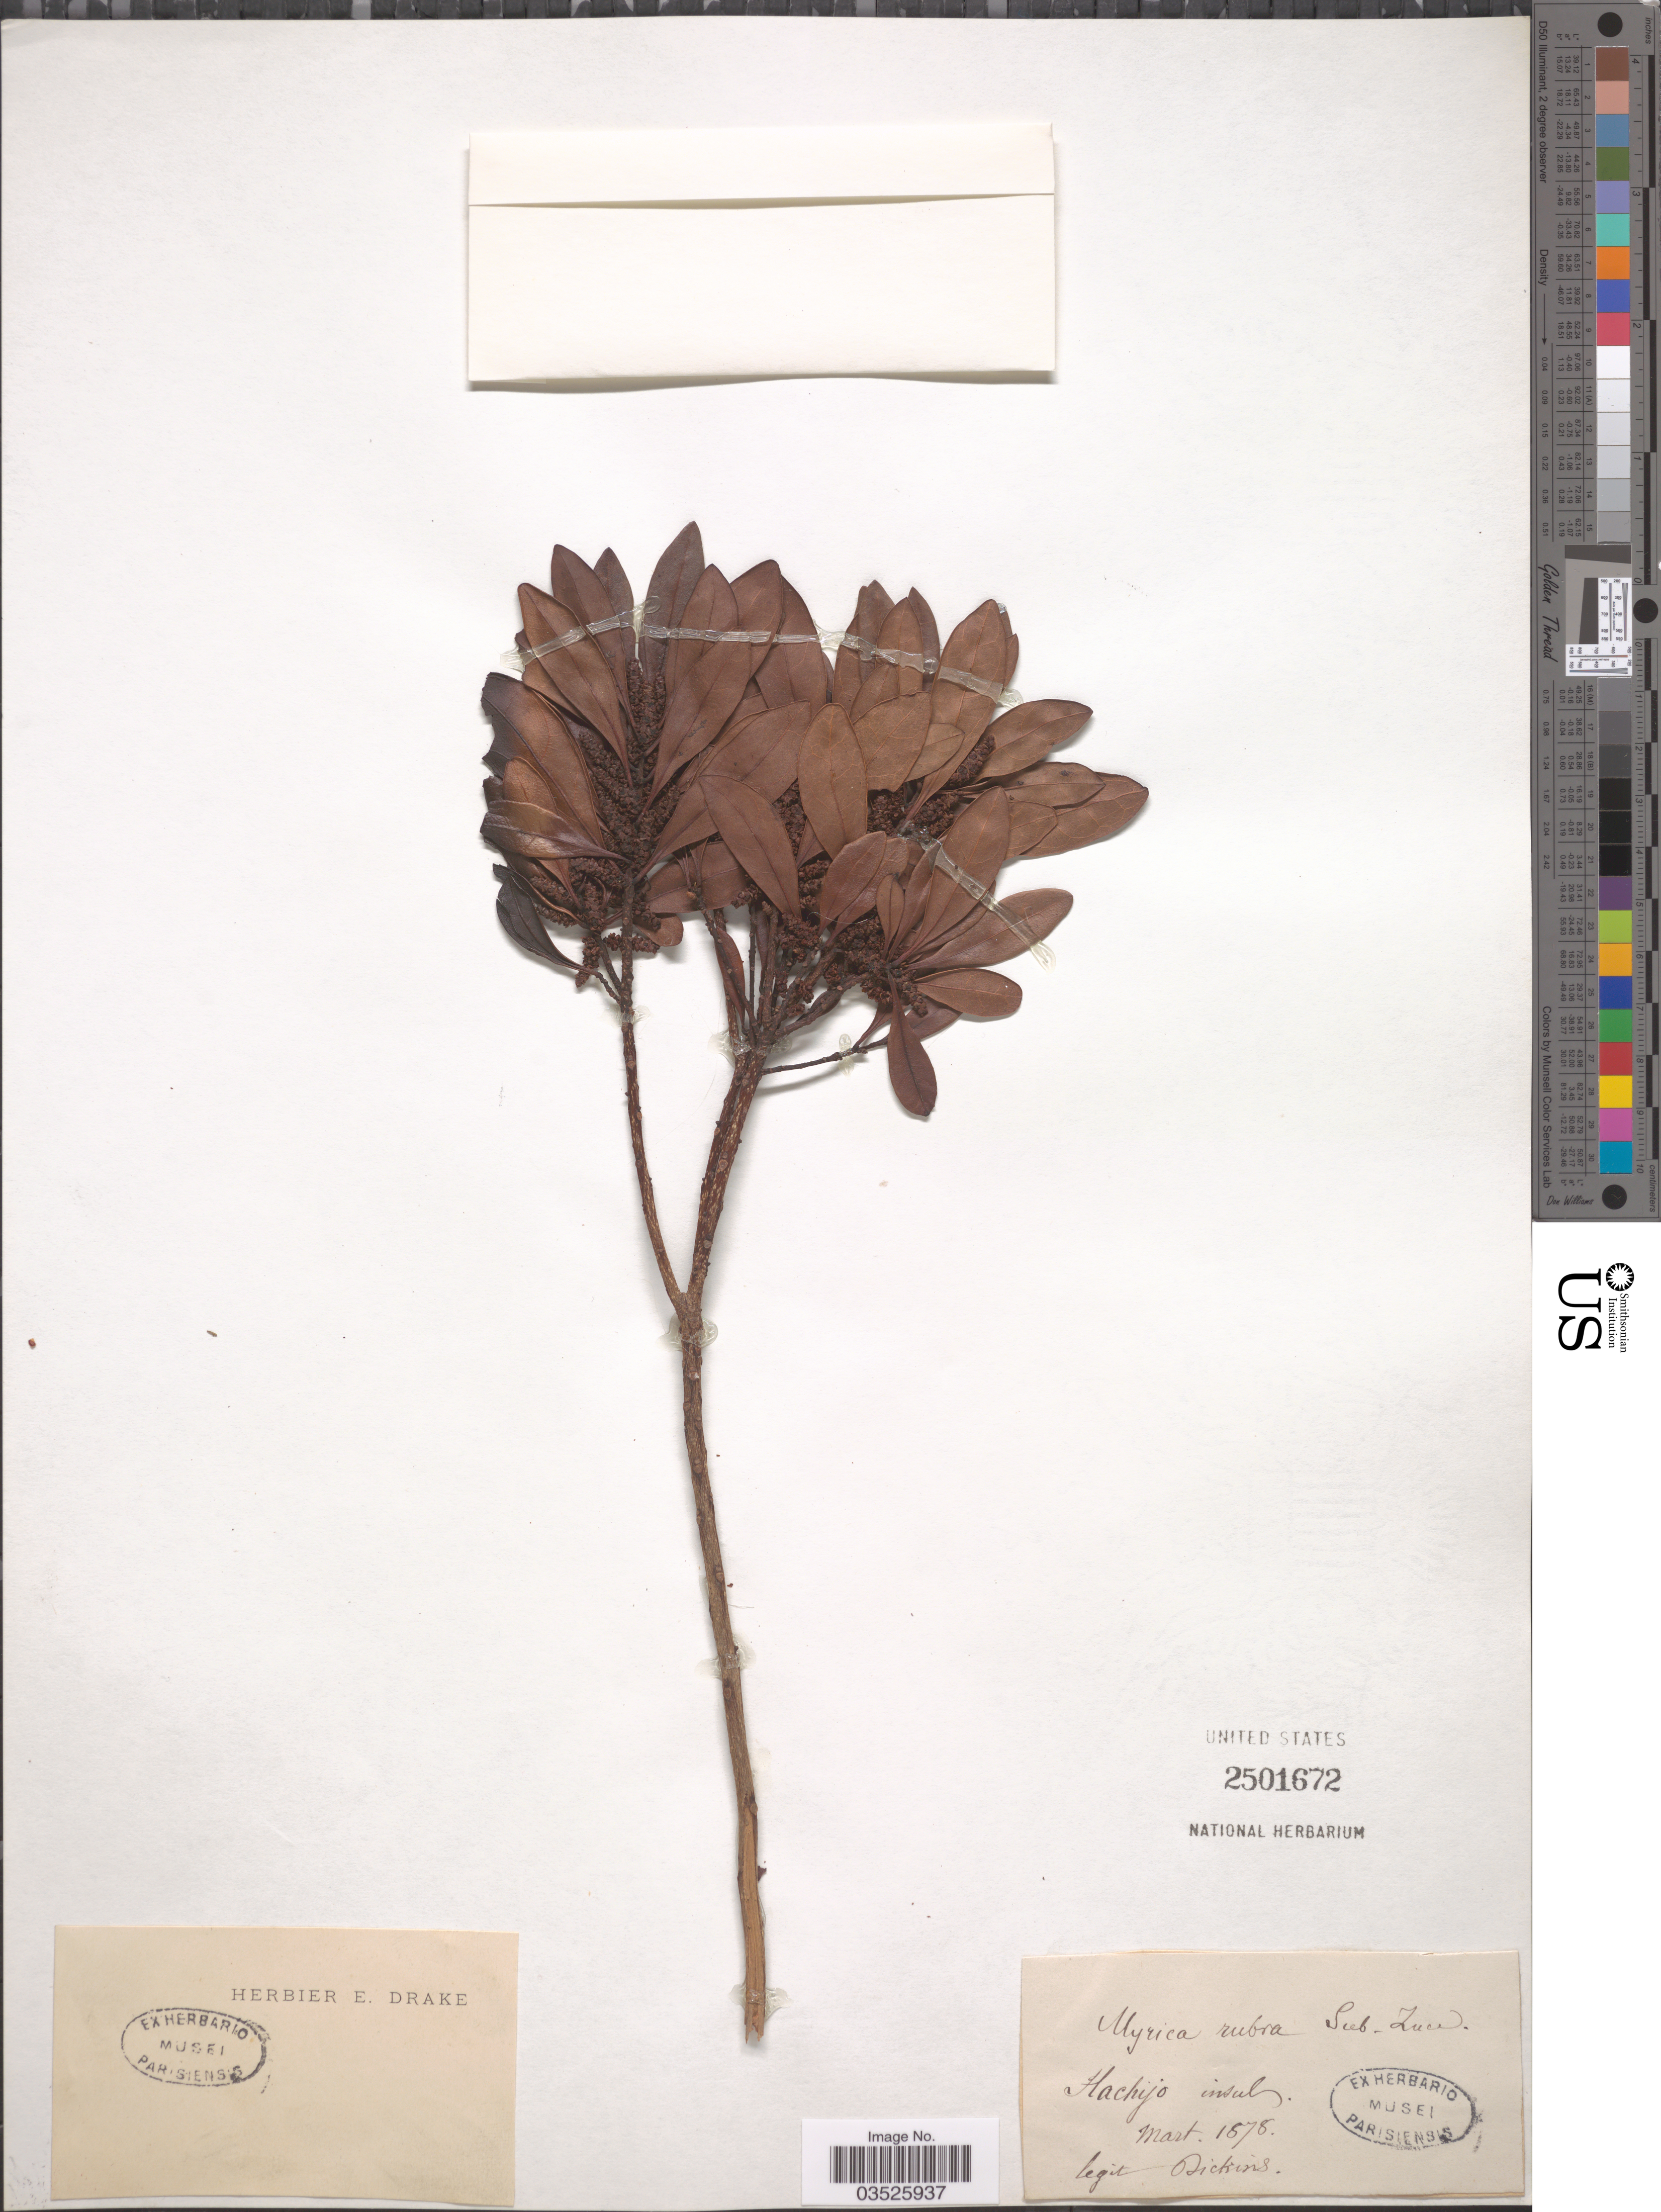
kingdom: Plantae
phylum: Tracheophyta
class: Magnoliopsida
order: Fagales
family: Myricaceae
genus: Morella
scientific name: Morella rubra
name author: Lour.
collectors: -. Dickens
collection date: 1878-03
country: Japan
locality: Hachijo insul.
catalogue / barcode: US 2501672